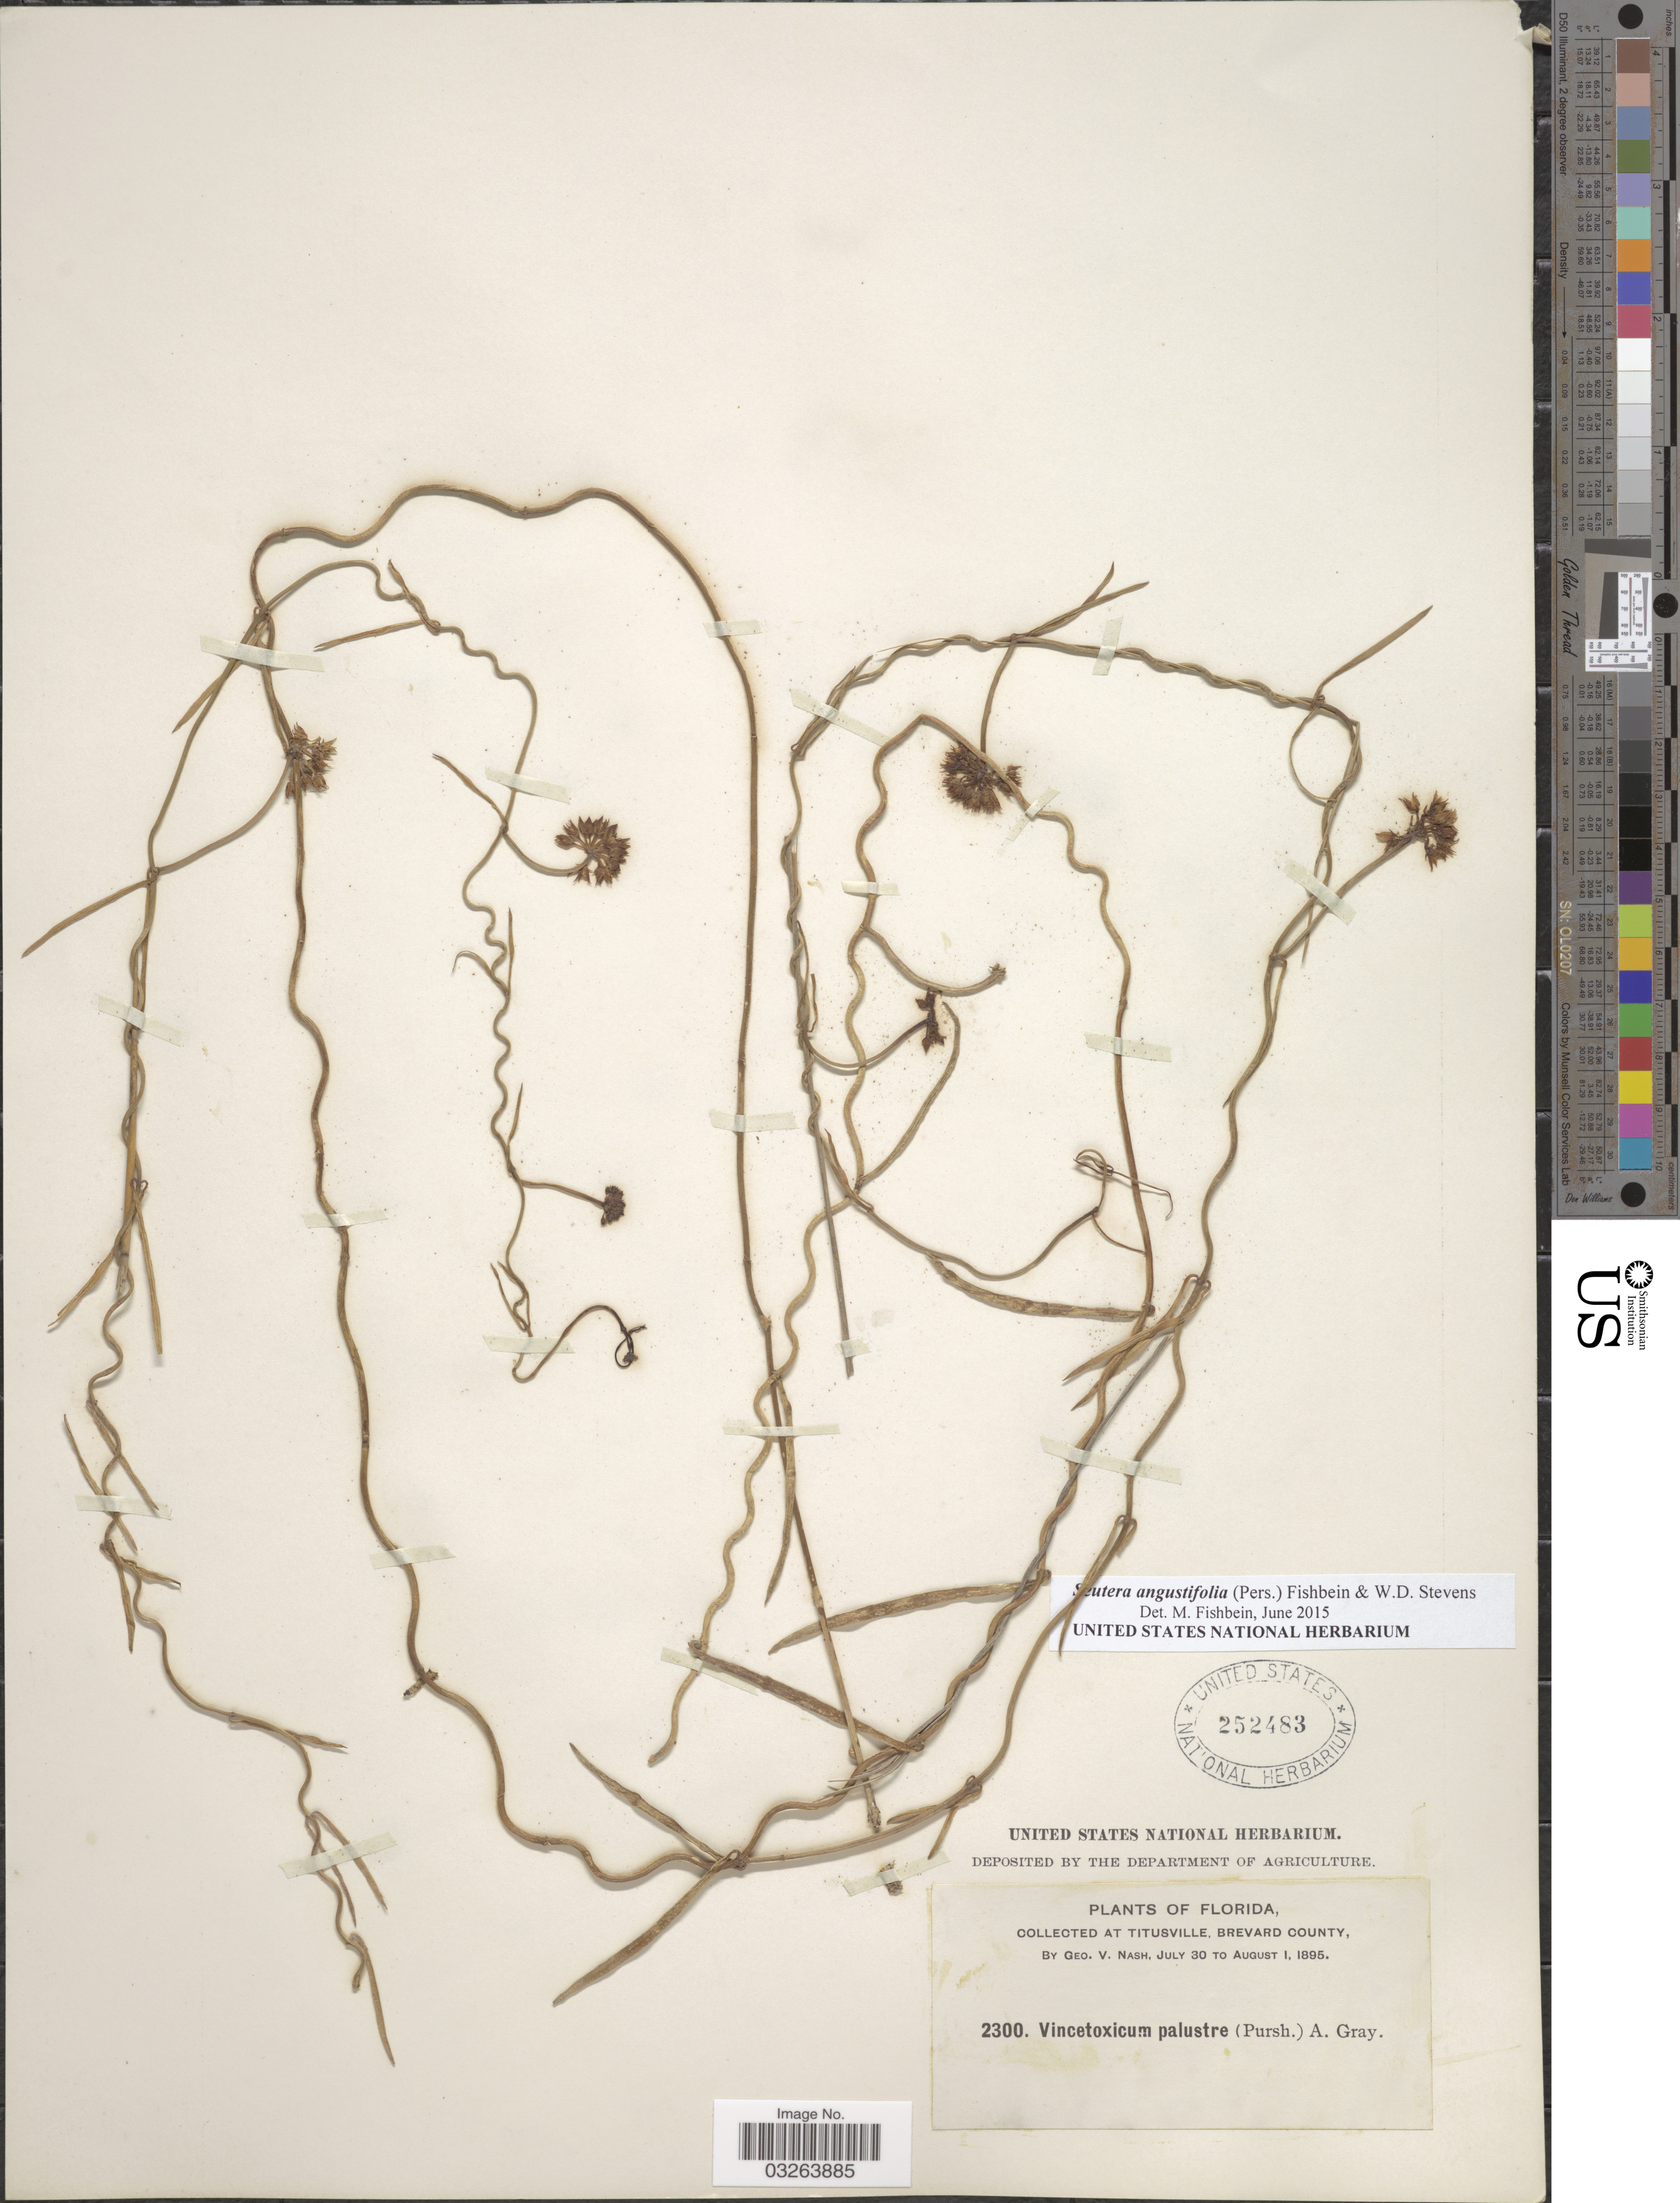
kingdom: Plantae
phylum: Tracheophyta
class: Magnoliopsida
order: Gentianales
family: Apocynaceae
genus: Seutera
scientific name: Seutera angustifolia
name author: Fishbein & W.D. Stevens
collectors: G. V. Nash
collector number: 2300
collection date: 1895-07-30/1895-08-01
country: United States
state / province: Florida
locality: At Titusville, Brevard County.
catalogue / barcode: US 252483